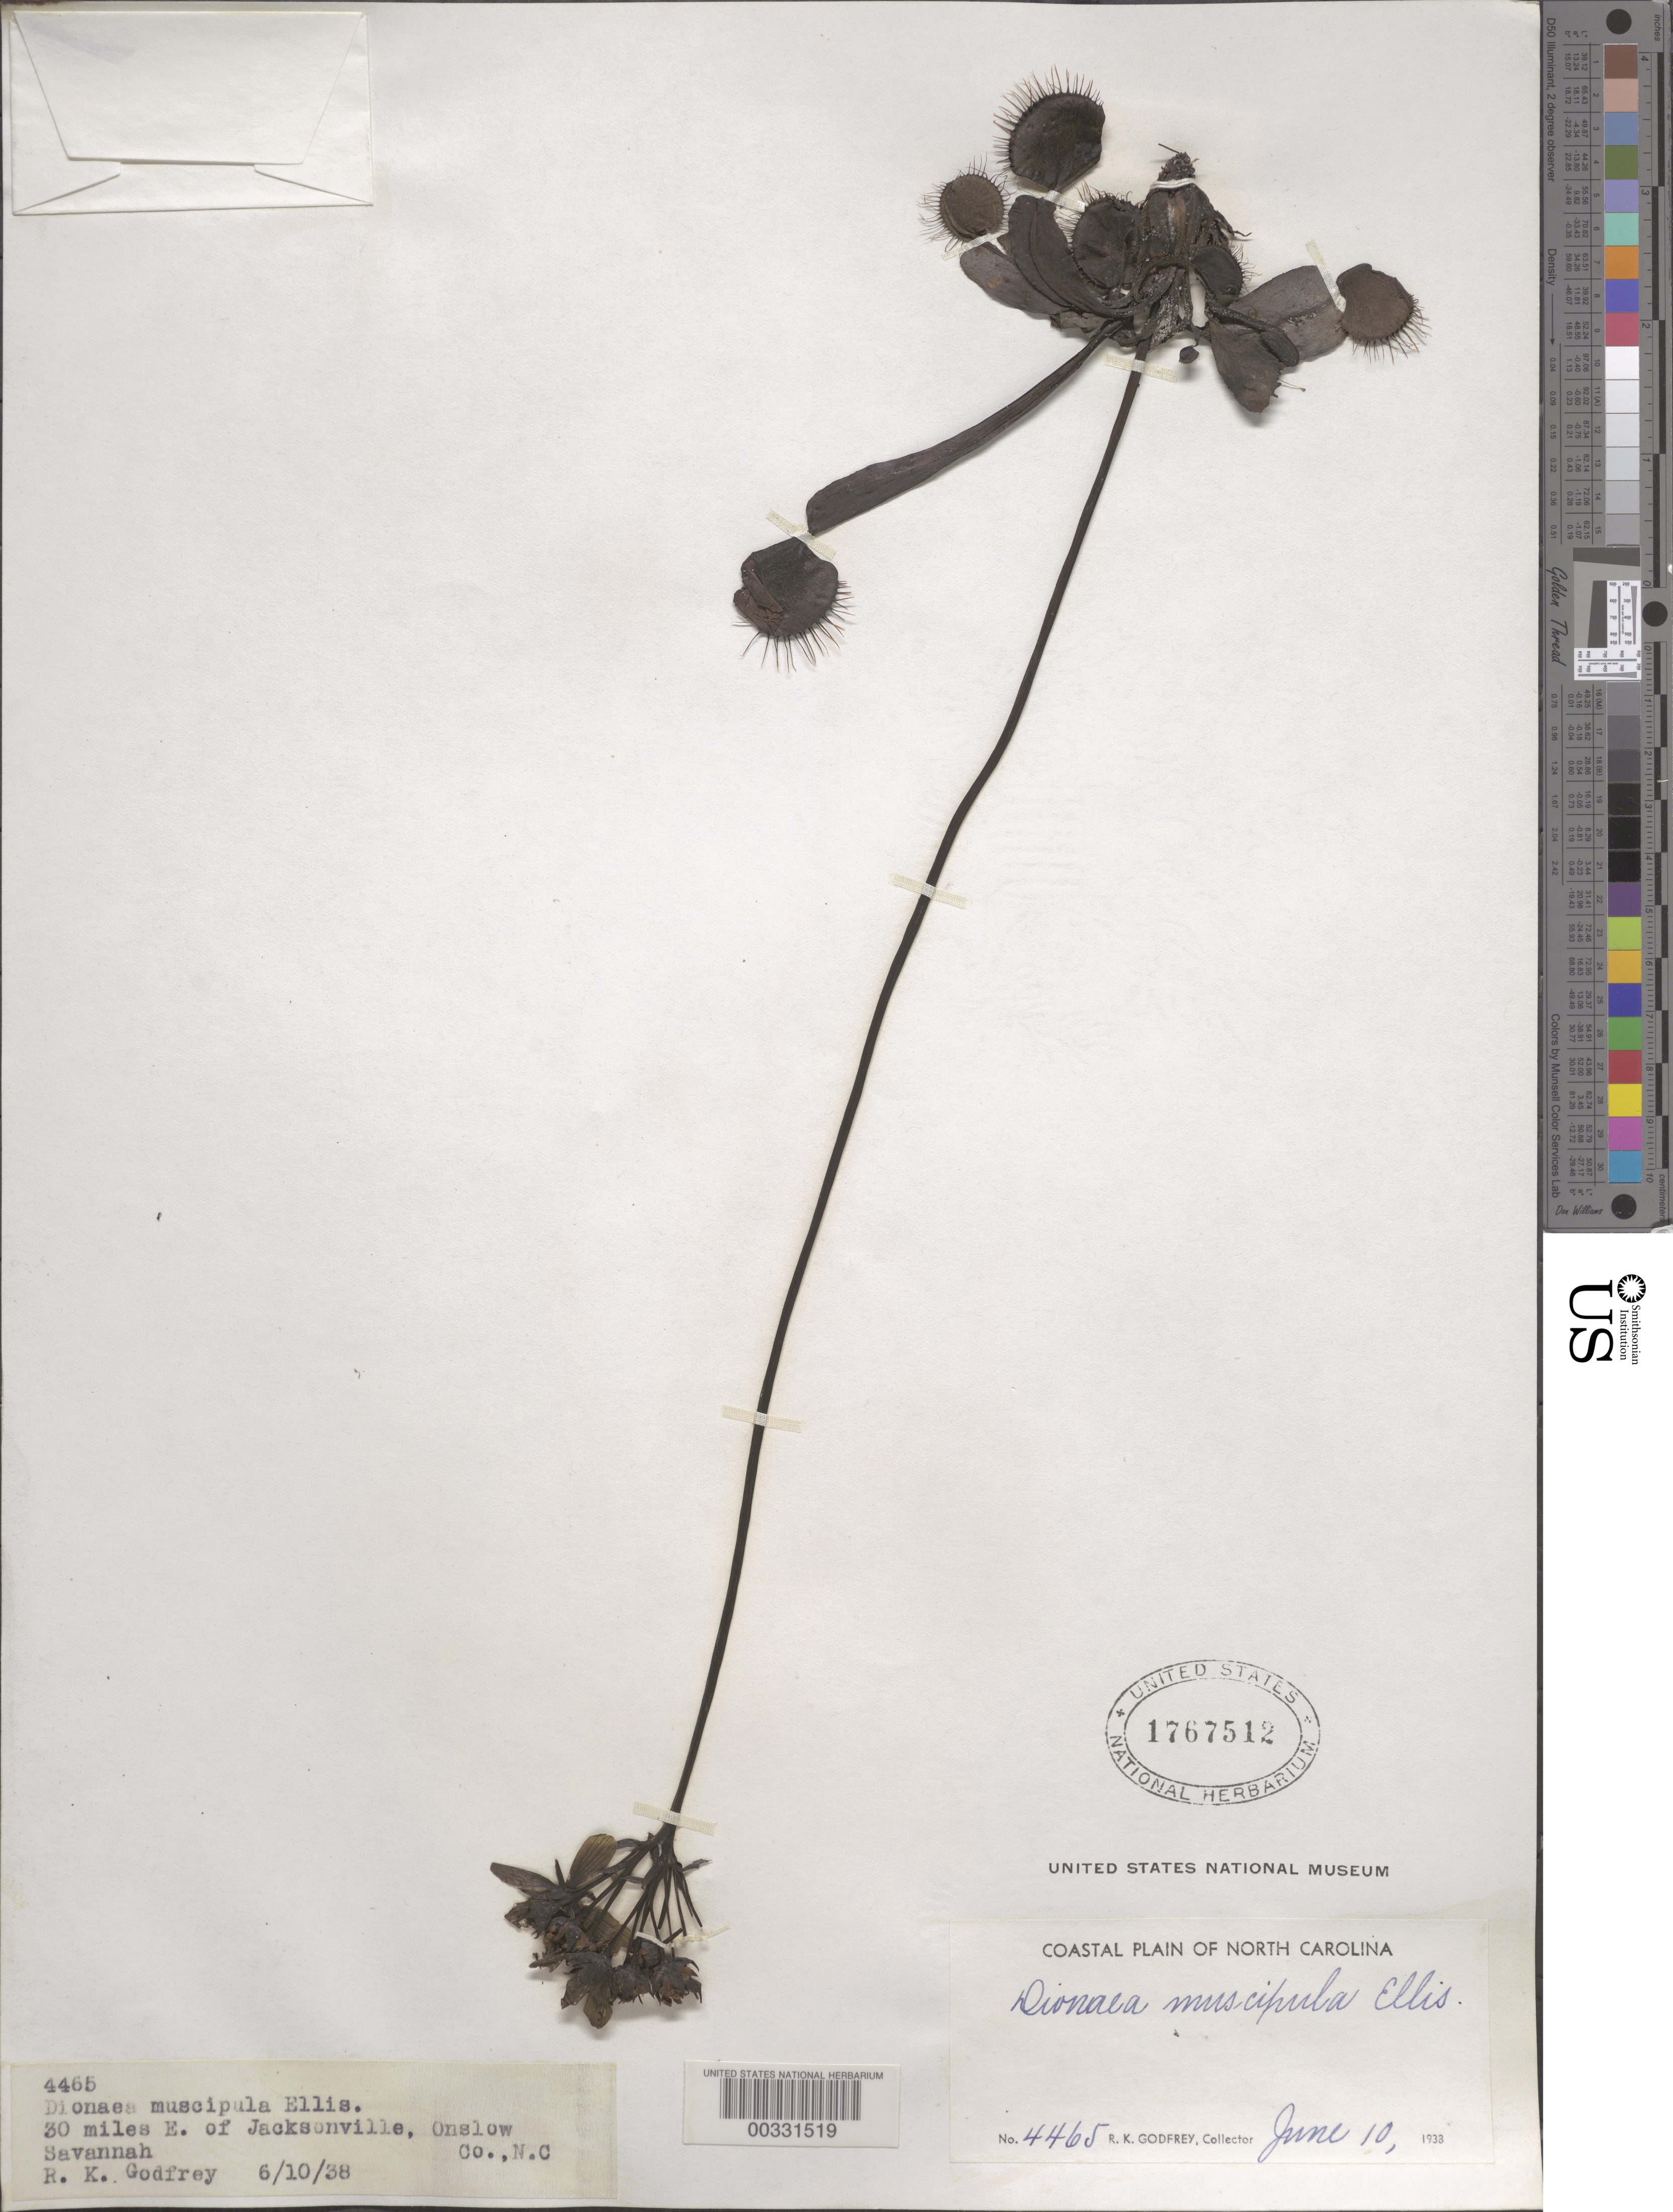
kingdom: Plantae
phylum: Tracheophyta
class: Magnoliopsida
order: Caryophyllales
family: Droseraceae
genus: Dionaea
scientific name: Dionaea muscipula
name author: J. Ellis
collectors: R. K. Godfrey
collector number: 4465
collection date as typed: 10 Jun 1938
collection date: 1938-06-10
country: United States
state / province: North Carolina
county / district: Onslow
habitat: Savannah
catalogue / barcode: US 1767512